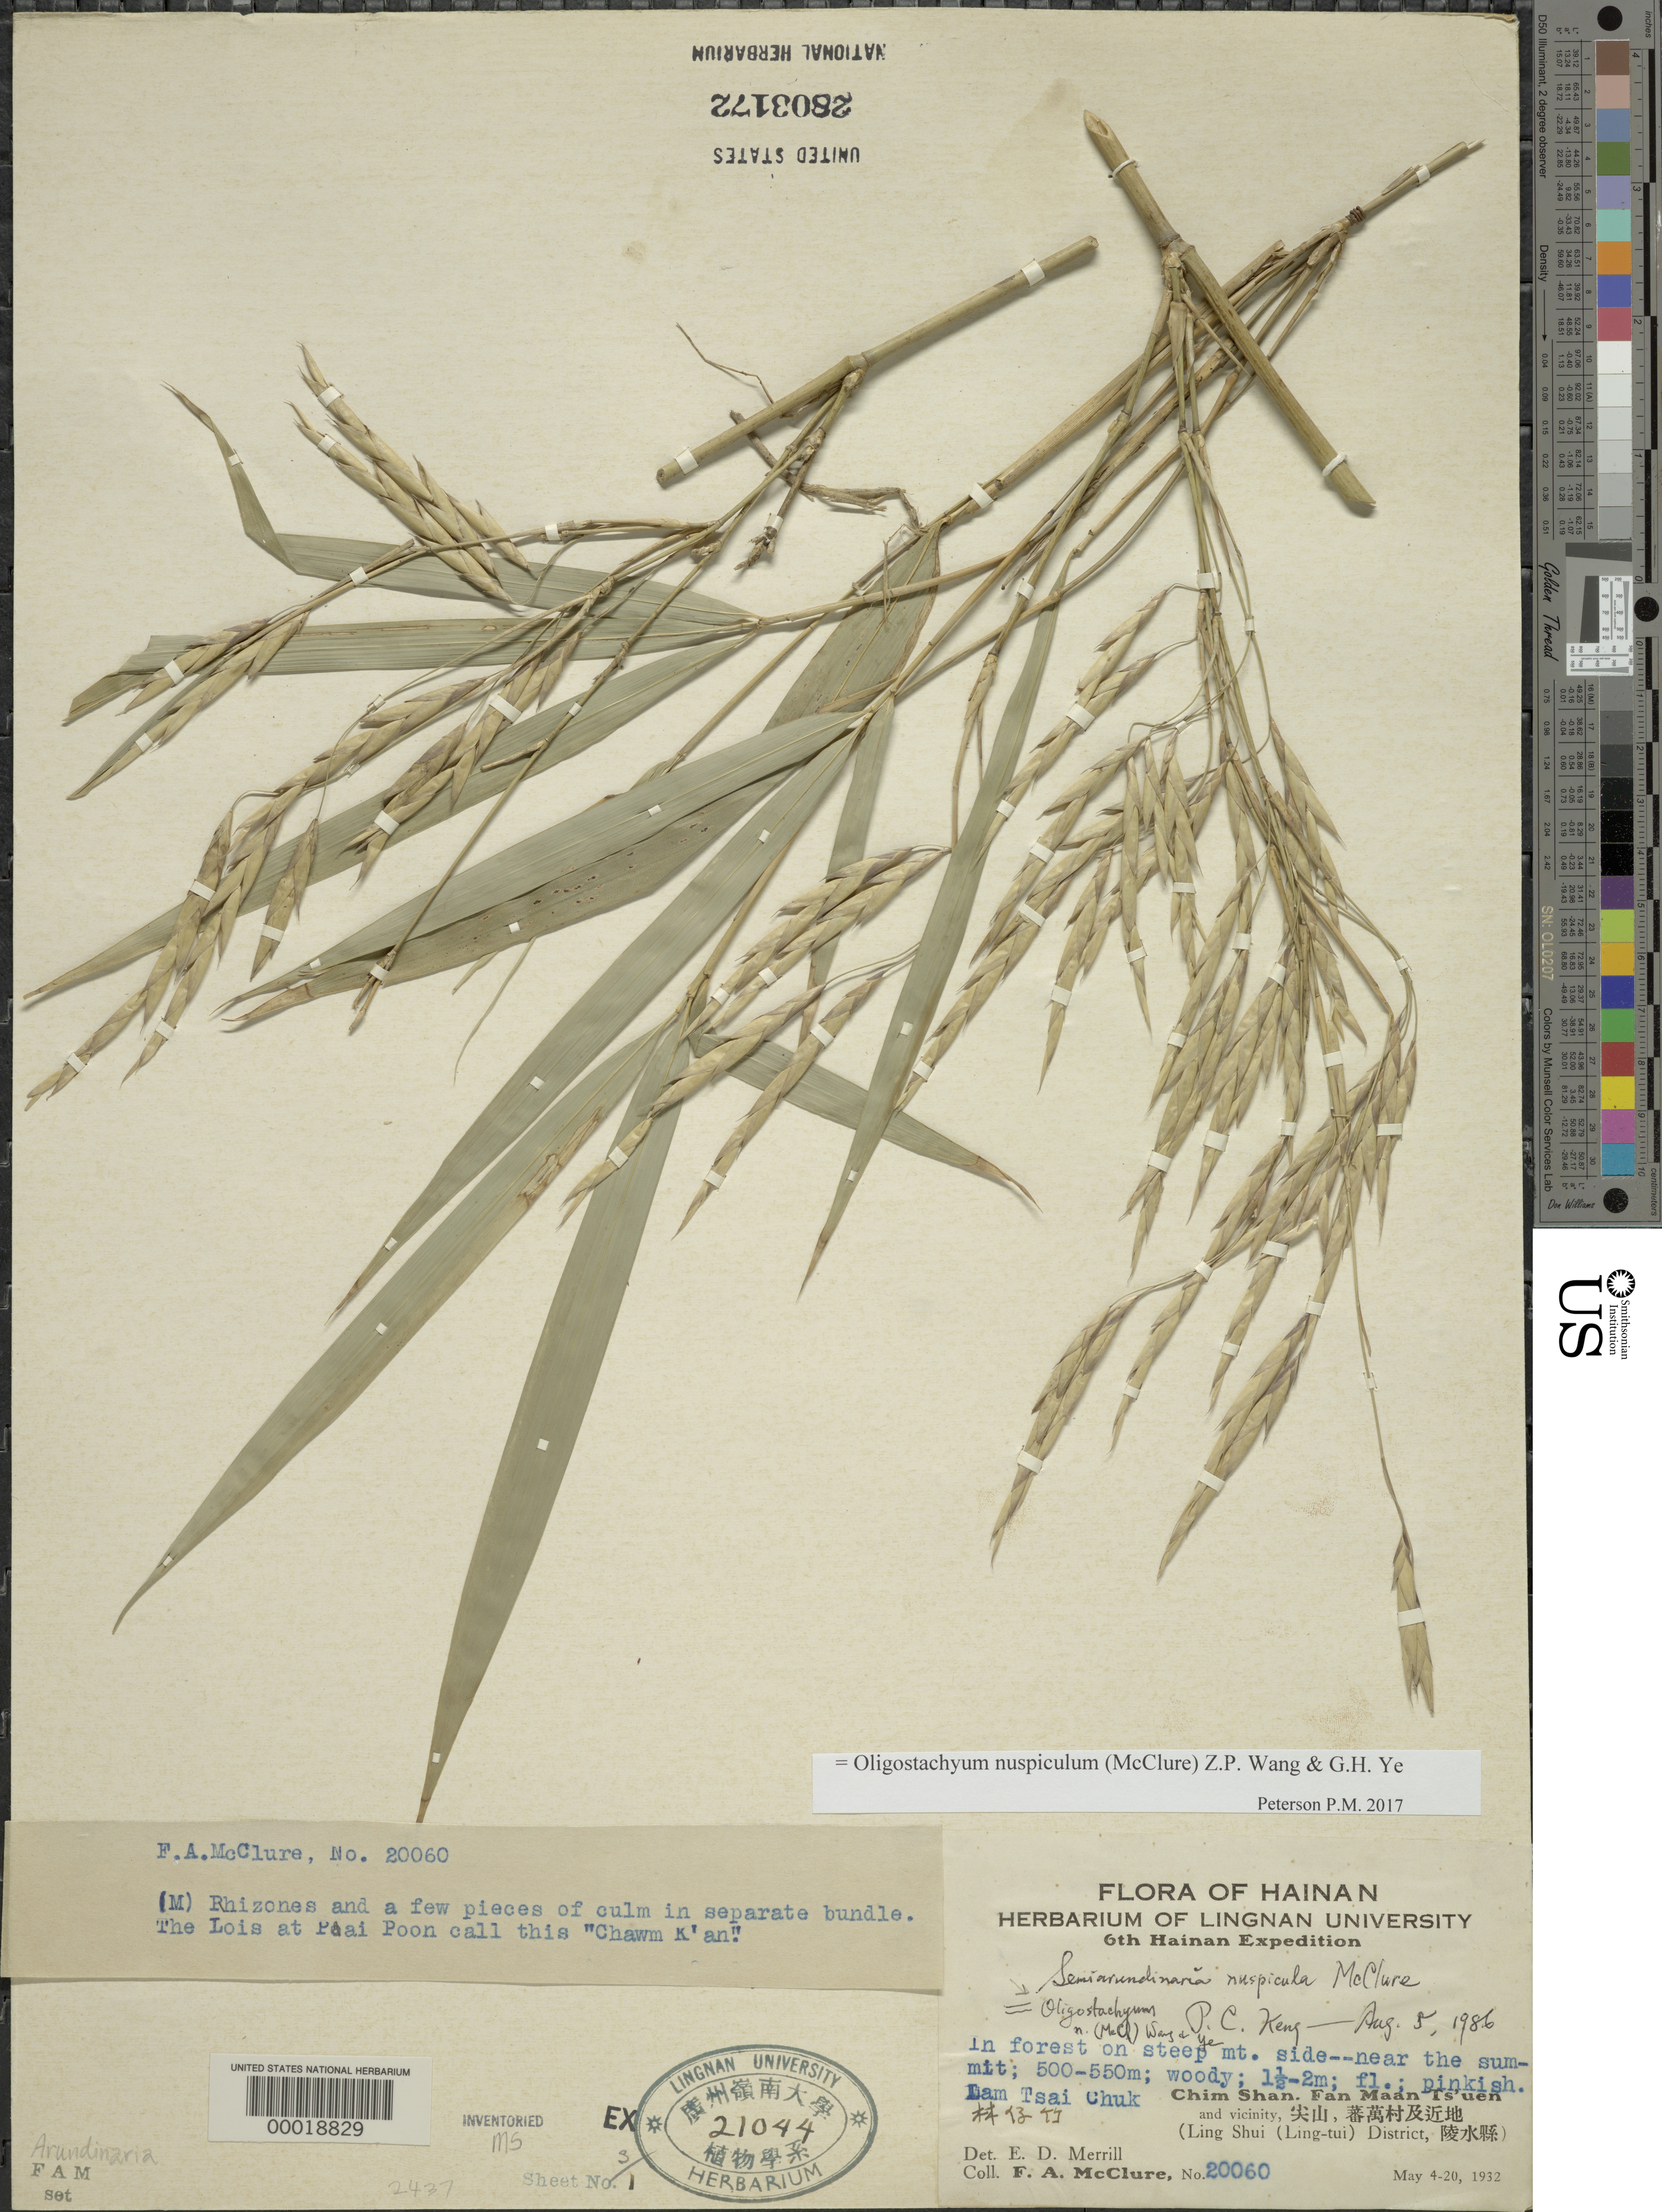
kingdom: Plantae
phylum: Tracheophyta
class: Liliopsida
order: Poales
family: Poaceae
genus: Arundinaria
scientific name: Arundinaria sp.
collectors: F. A. McClure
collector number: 20060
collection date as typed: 04 May 1932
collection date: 1932-05-04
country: China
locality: Chim shan, fan maan ts'uen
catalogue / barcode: US 2803172